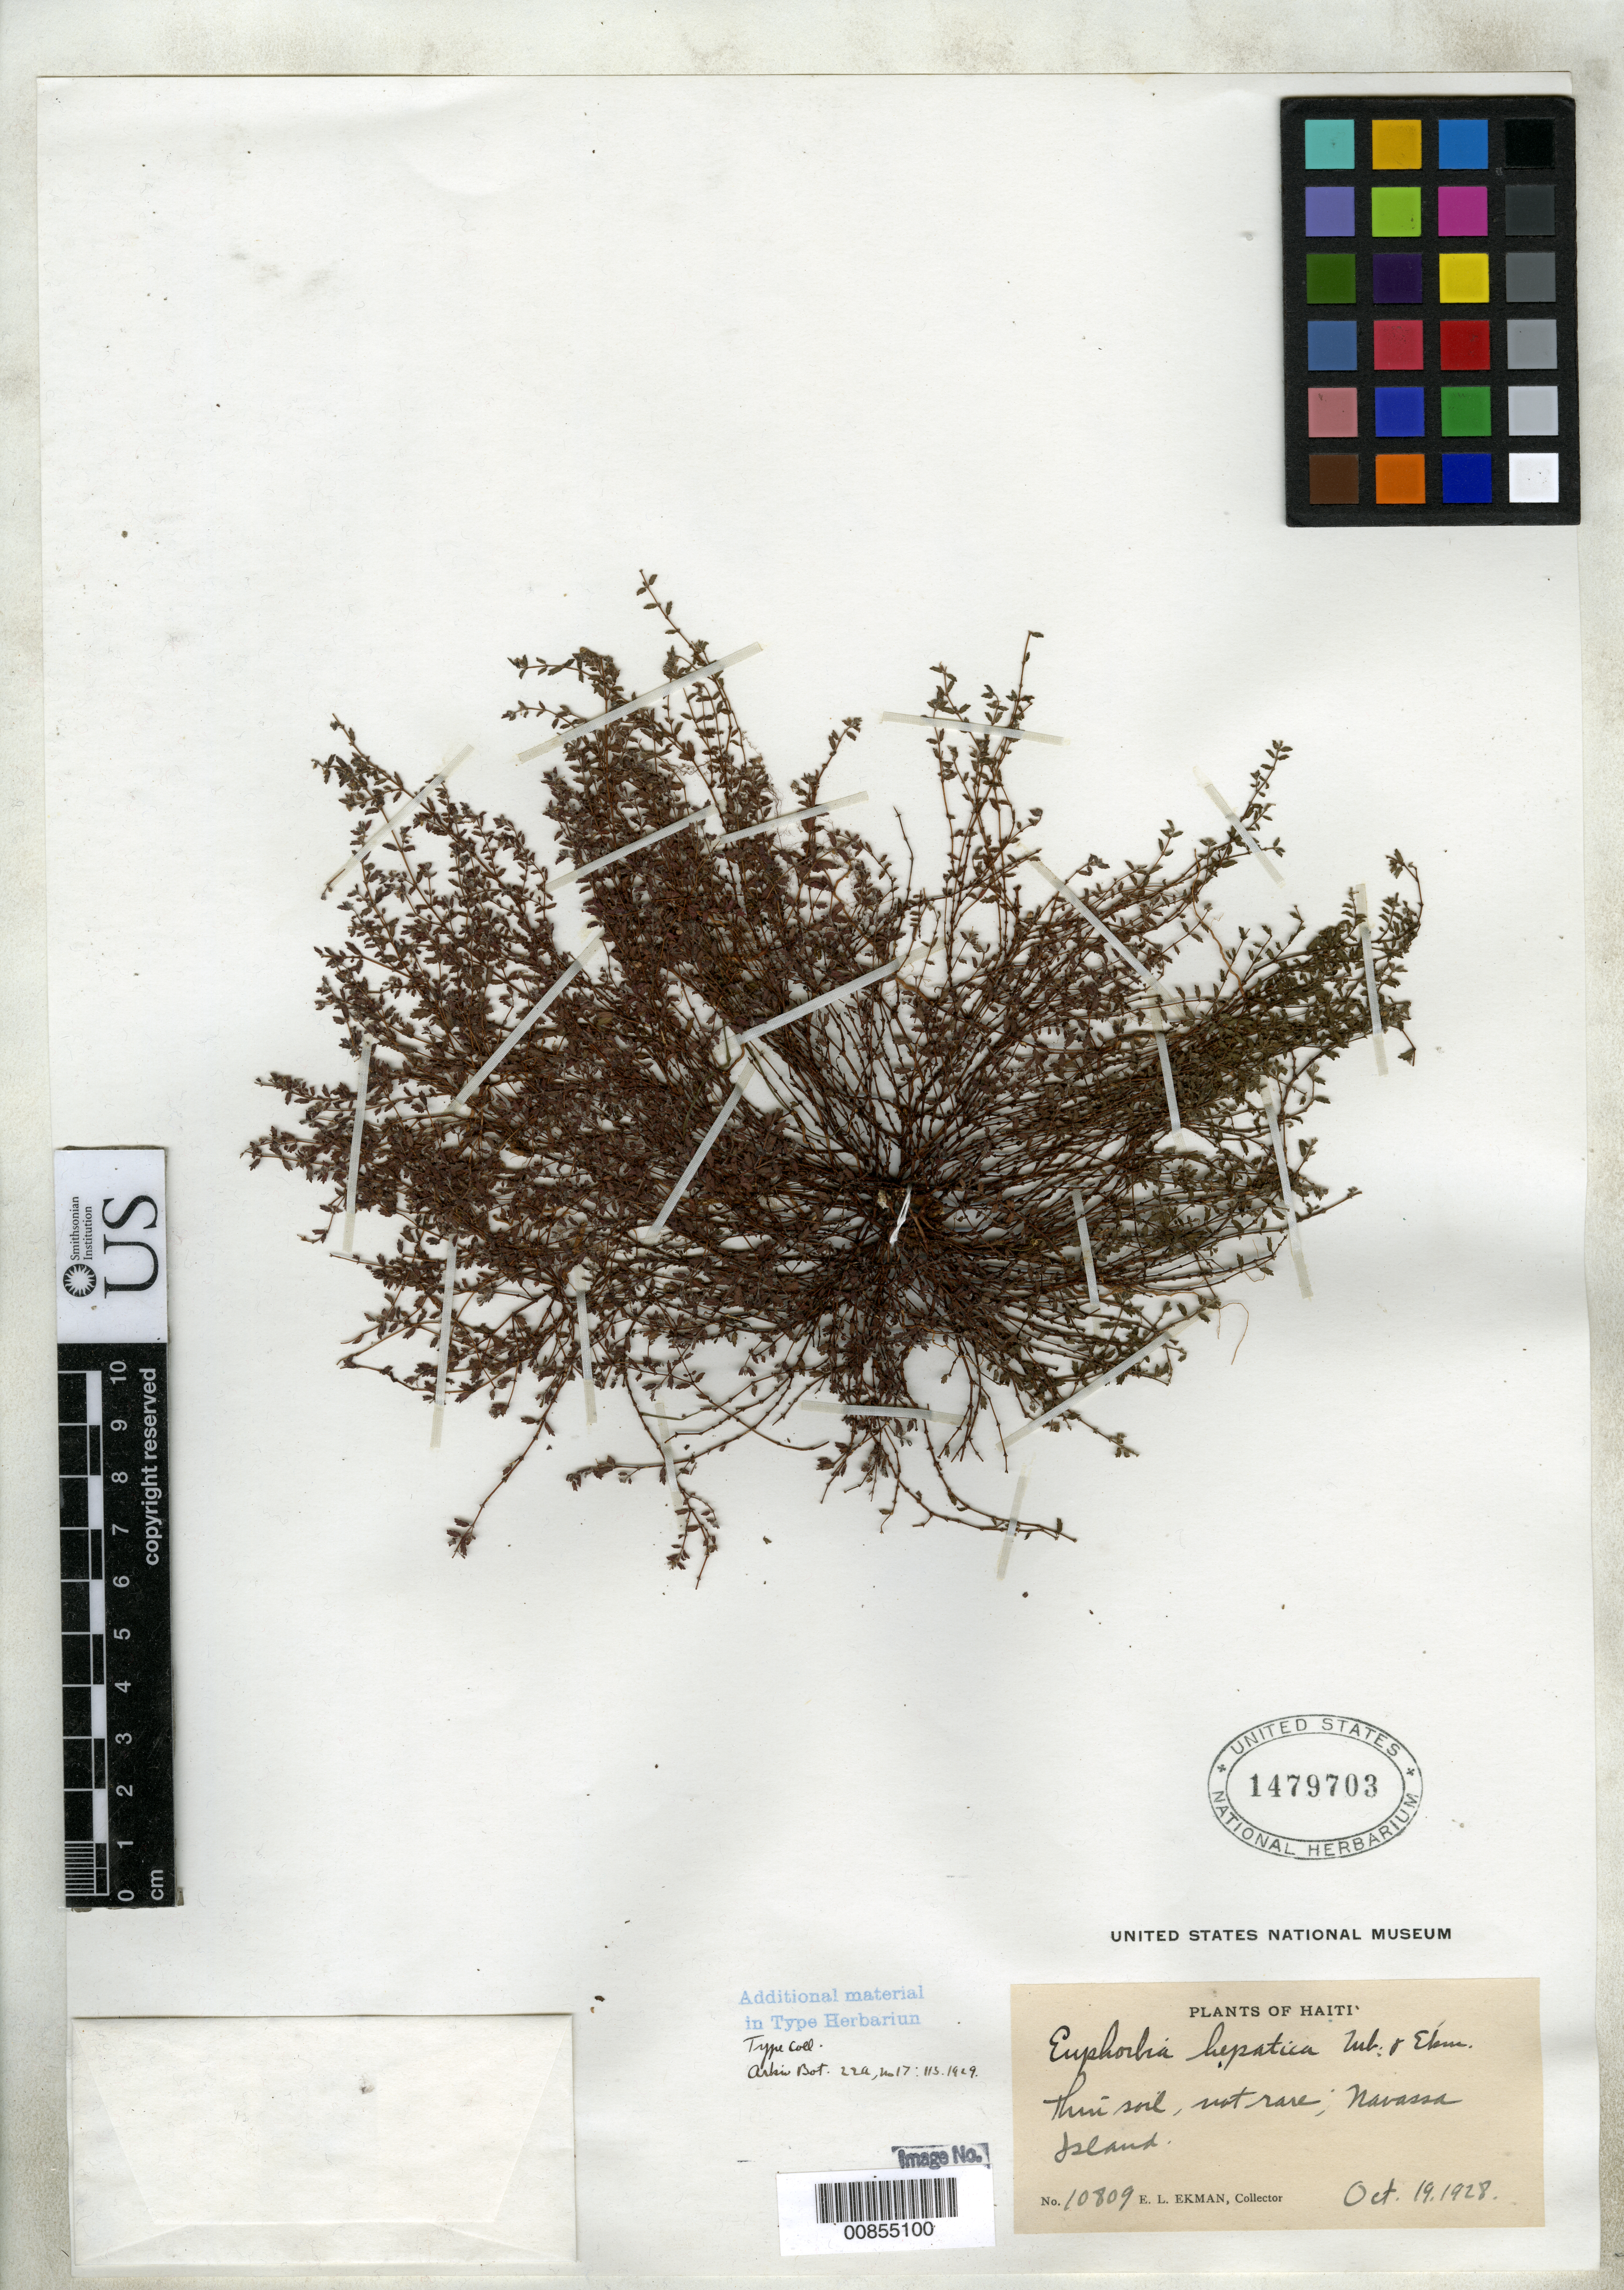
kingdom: Plantae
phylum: Tracheophyta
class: Magnoliopsida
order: Malpighiales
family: Euphorbiaceae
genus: Euphorbia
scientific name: Euphorbia hepatica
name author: Urb. & Ekman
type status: Isotype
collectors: E. L. Ekman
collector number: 10809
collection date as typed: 19 Oct 1928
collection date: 1928-10-19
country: Navassa Island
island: Navassa Island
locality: Navassa Island.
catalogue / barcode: US 1479703